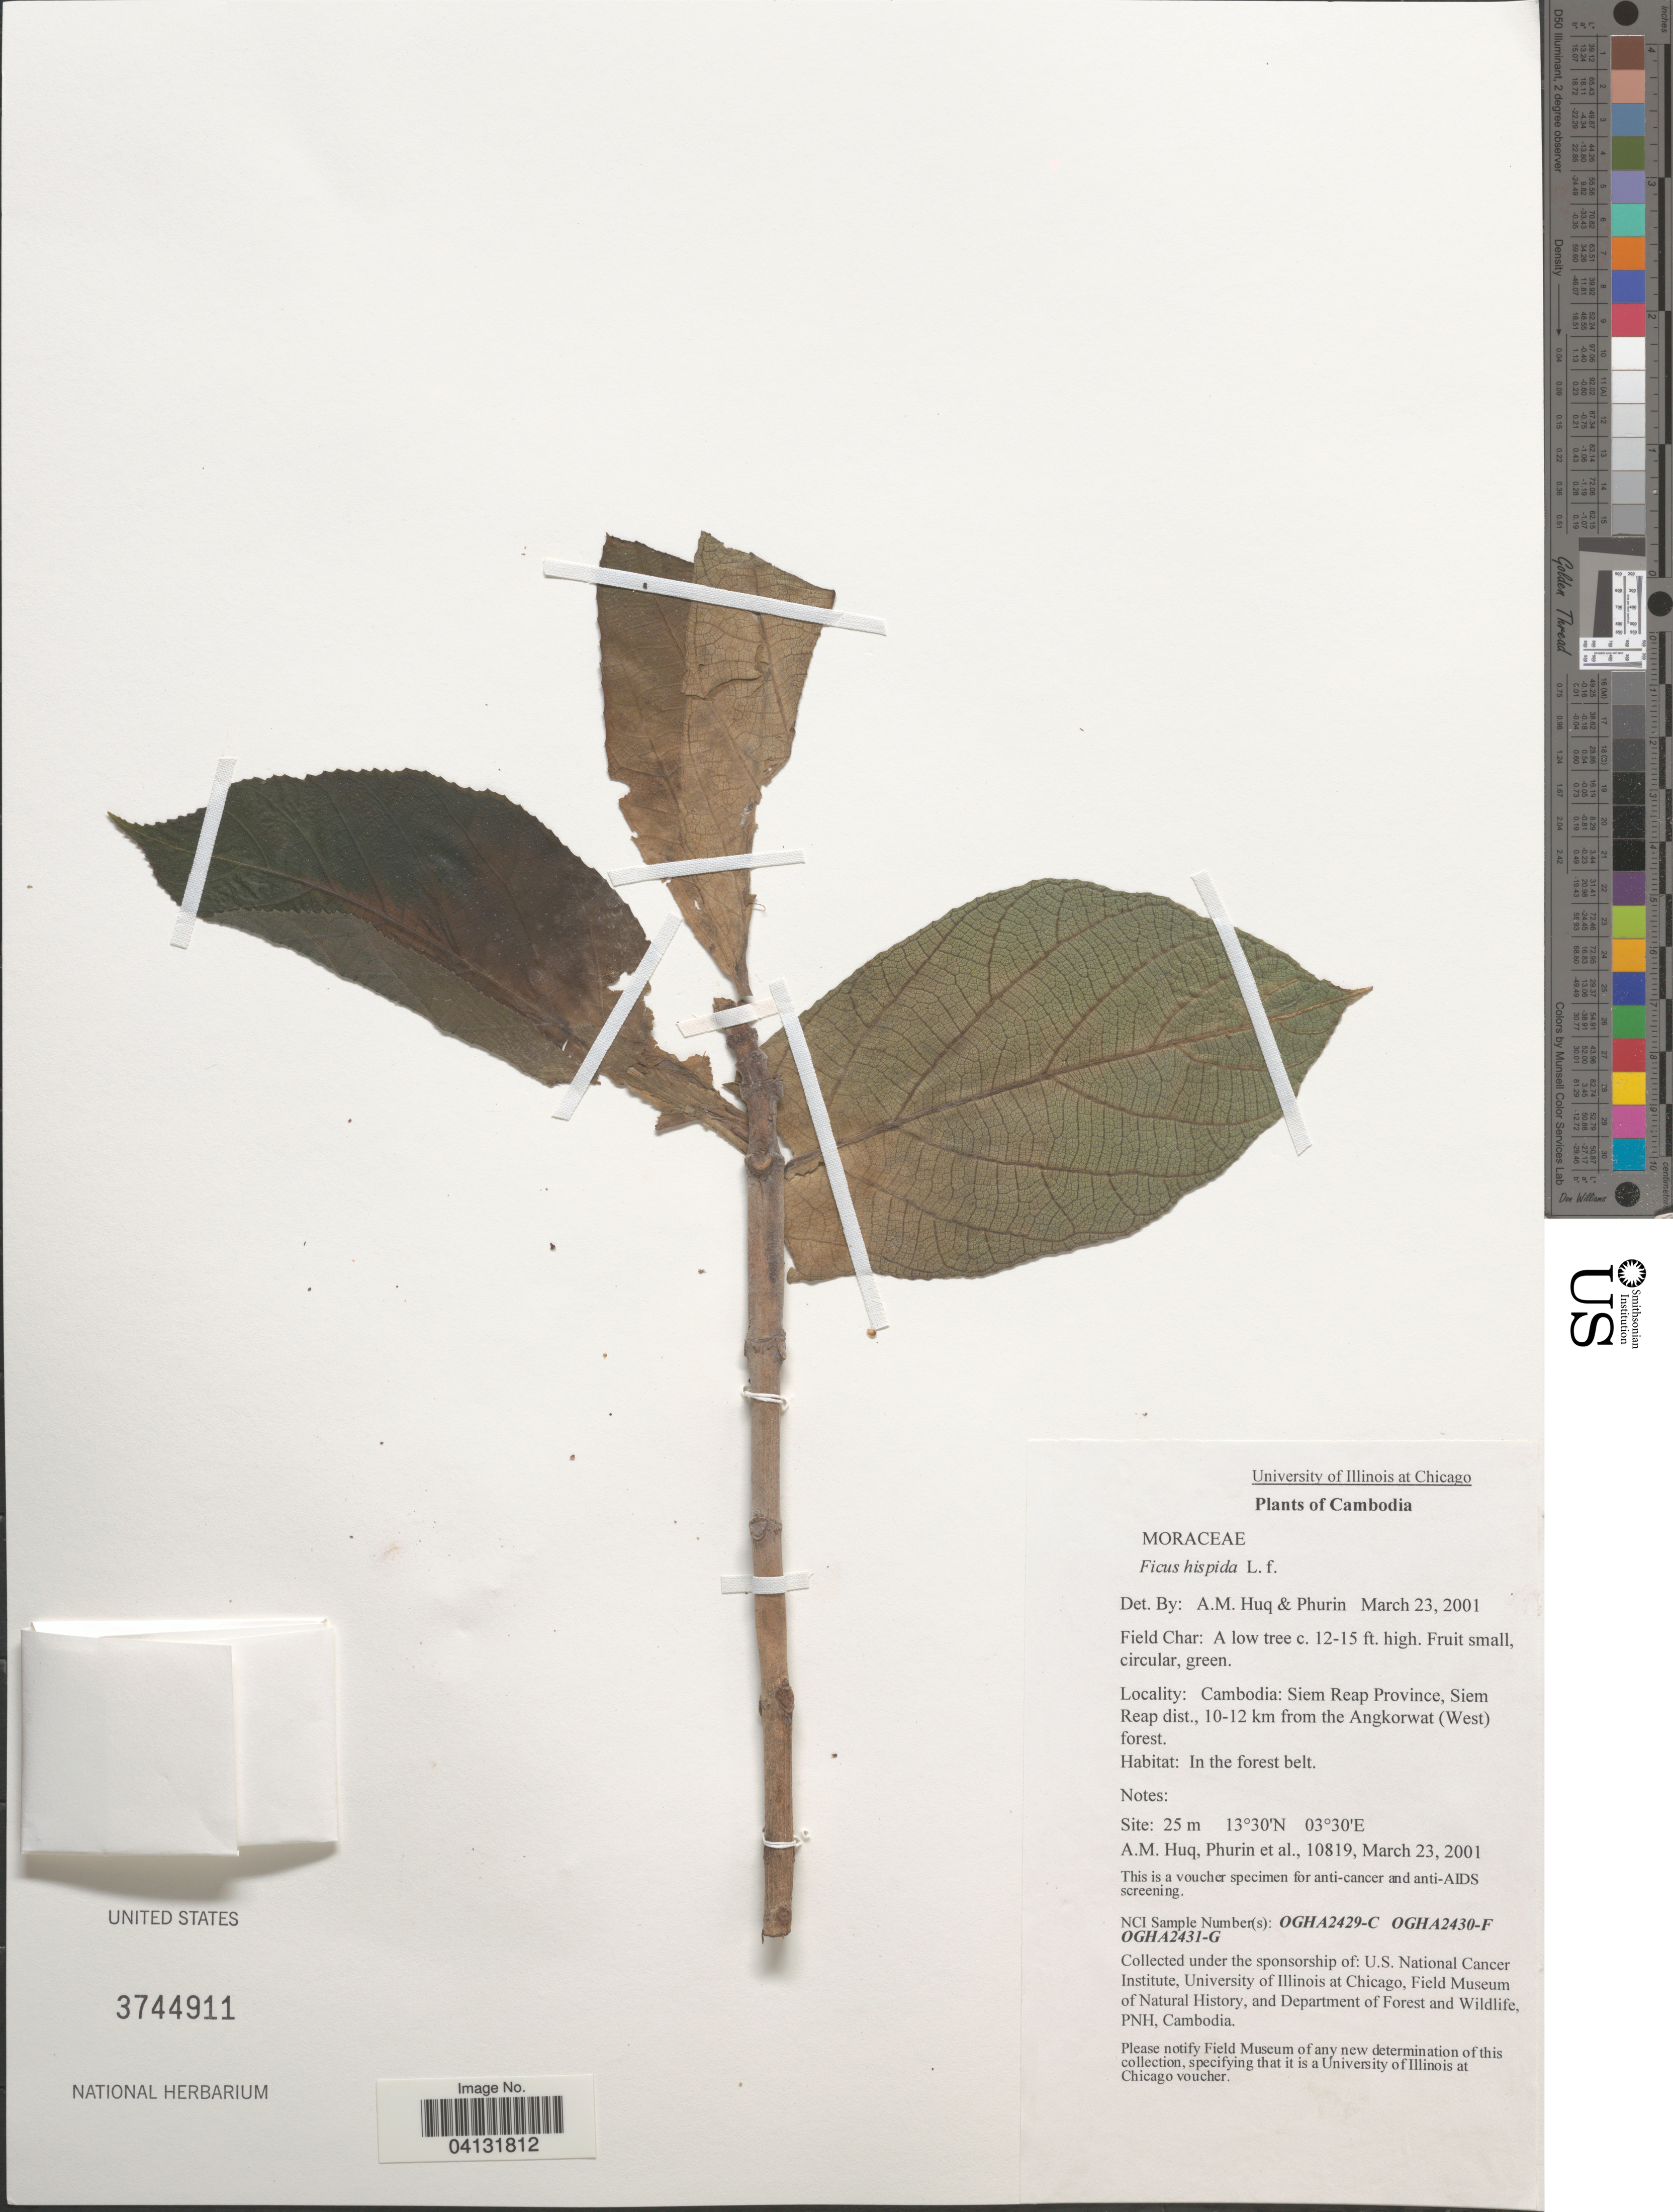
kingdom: Plantae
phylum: Tracheophyta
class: Magnoliopsida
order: Rosales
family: Moraceae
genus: Ficus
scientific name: Ficus hispida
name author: L. f.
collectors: A. M. Huq, -. Phurin & et al.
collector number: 10819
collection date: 2001-03-23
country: Cambodia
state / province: Siĕm Réab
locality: Siem Reap Province, Siem Reap dist., 10-12 km from the Angkorwat (West) forest.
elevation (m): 25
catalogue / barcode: US 3744911